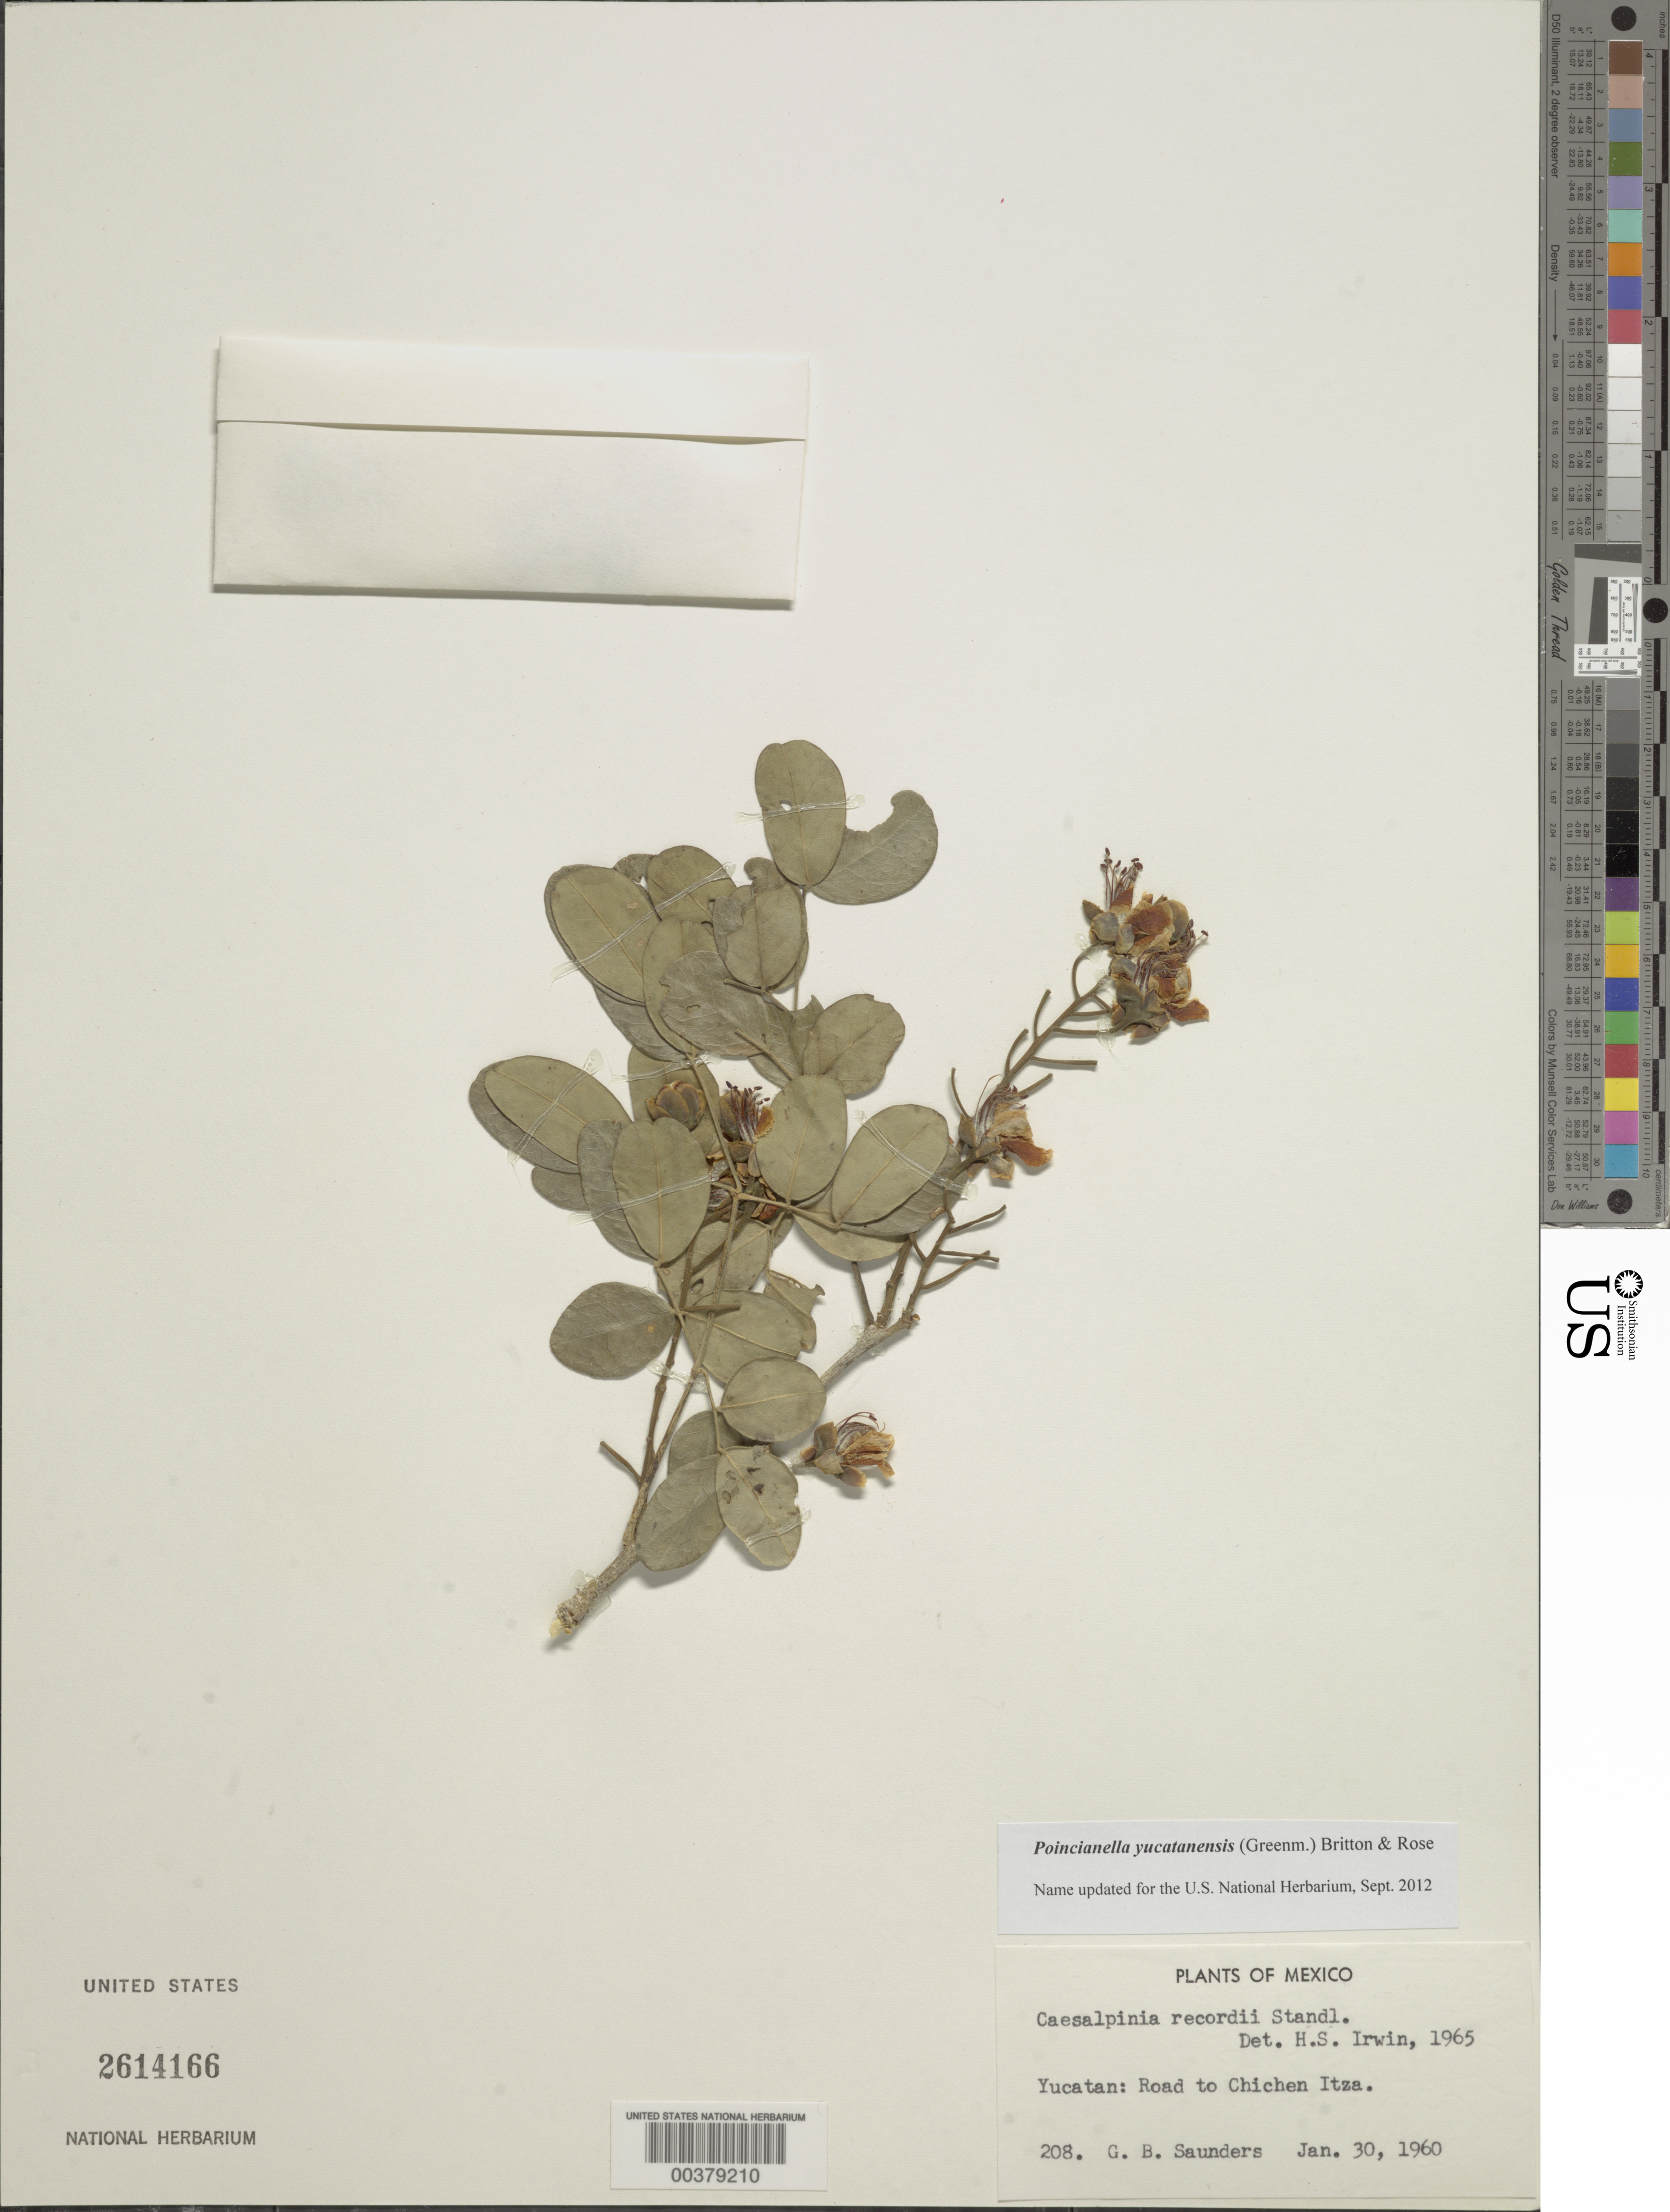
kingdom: Plantae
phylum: Tracheophyta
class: Magnoliopsida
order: Fabales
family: Fabaceae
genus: Erythrostemon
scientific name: Erythrostemon yucatanensis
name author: (Greenm.) Gagnon & G.P. Lewis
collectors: G. B. Saunders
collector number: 208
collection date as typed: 30 Jan 1960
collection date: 1960-01-30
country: Mexico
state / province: Yucatán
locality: Road to chichen itza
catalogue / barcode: US 2614166